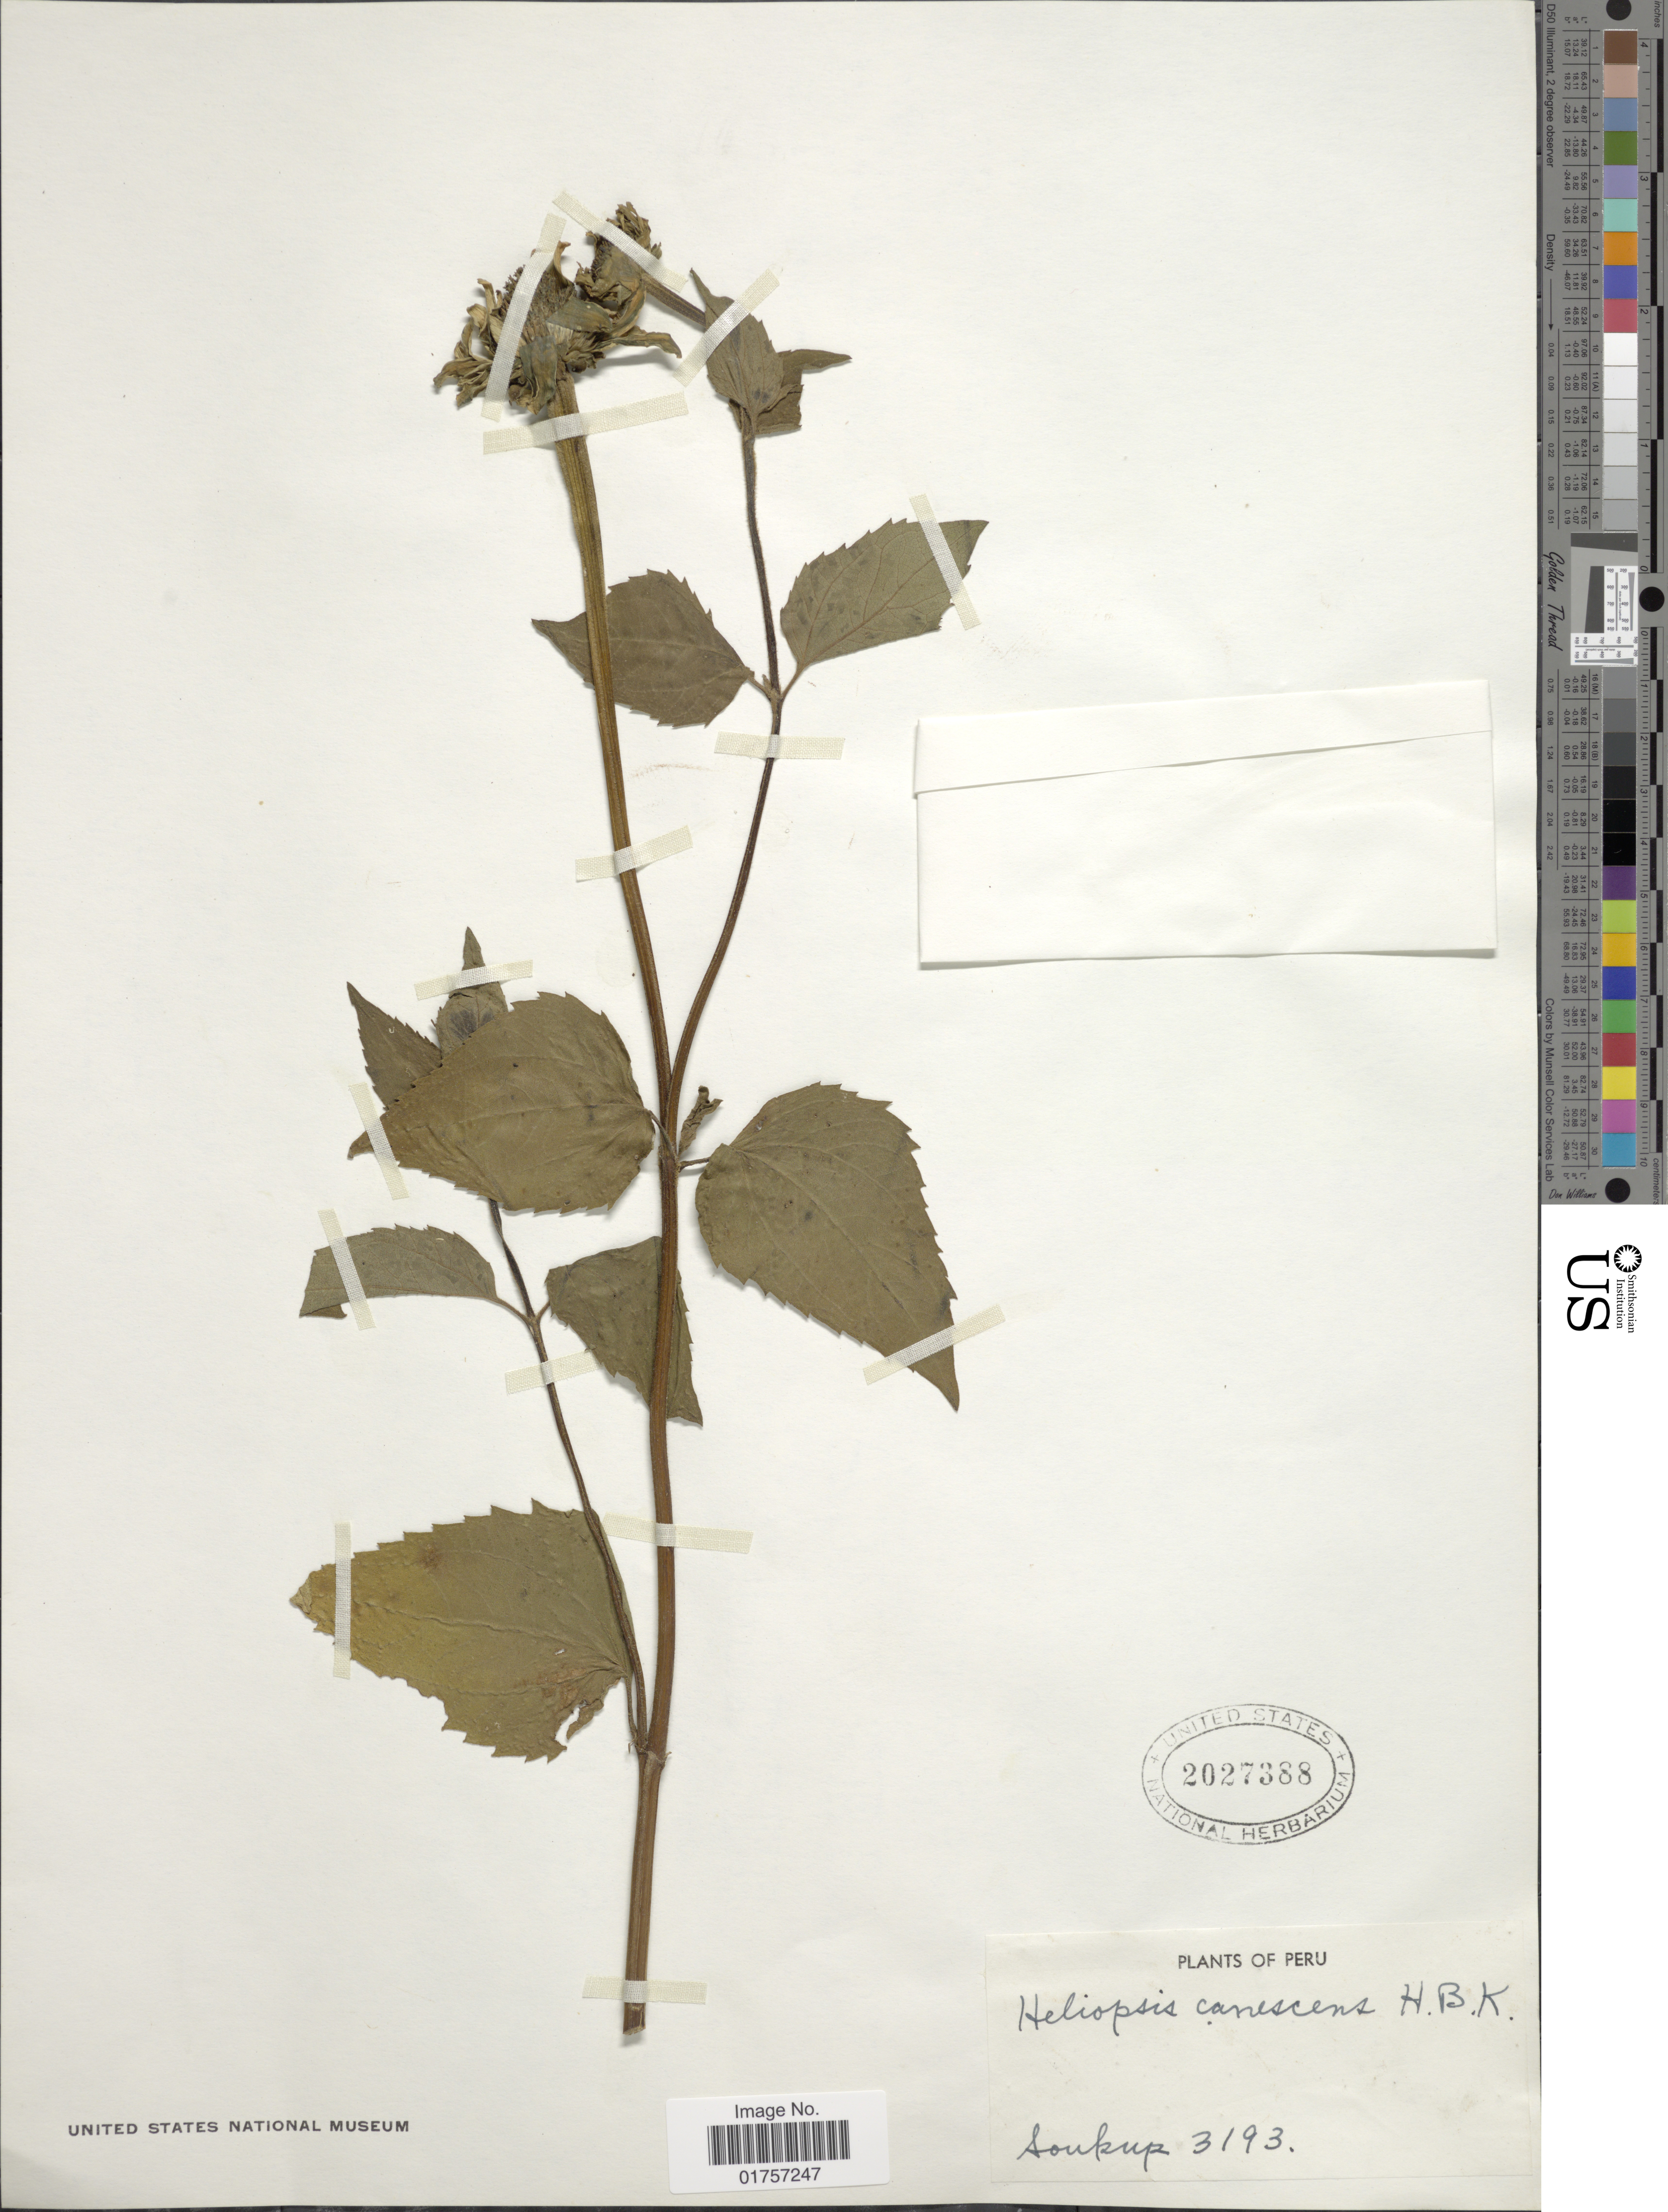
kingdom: Plantae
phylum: Tracheophyta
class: Magnoliopsida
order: Asterales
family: Asteraceae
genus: Heliopsis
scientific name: Heliopsis buphthalmoides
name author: (Jacq.) Dunal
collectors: -- Soukup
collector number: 3193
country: Peru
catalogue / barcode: US 2027388